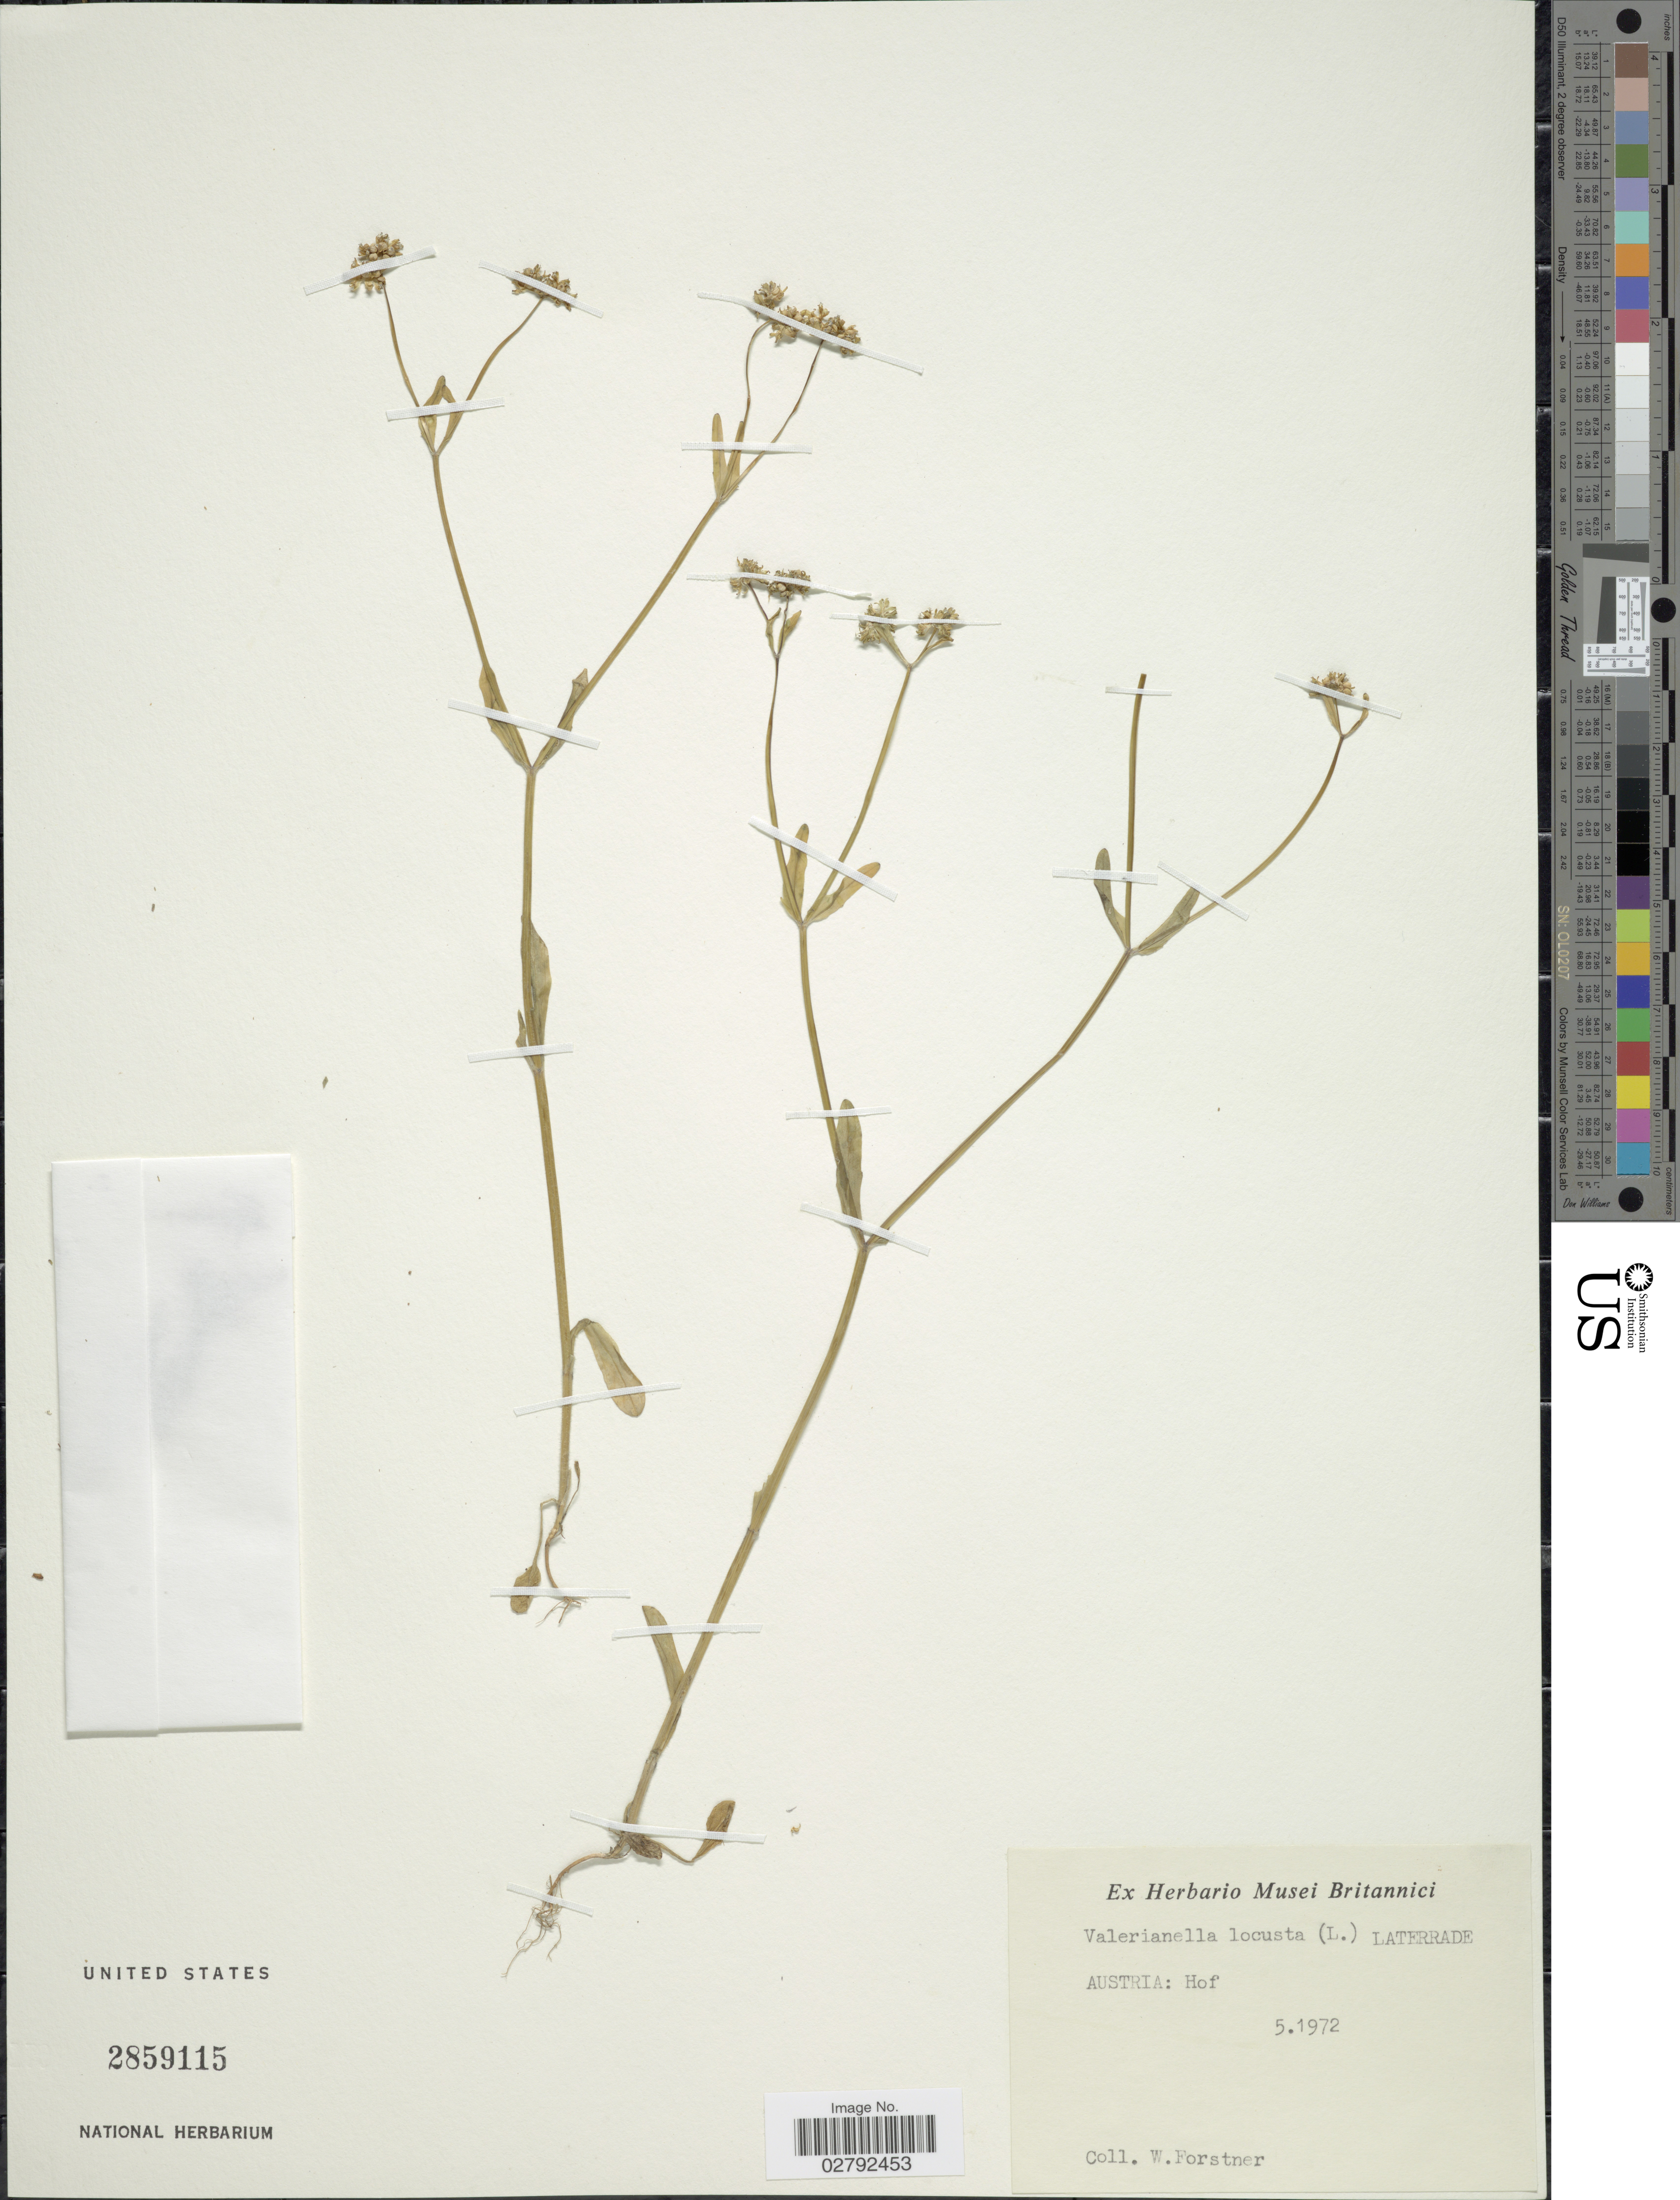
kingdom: Plantae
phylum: Tracheophyta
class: Magnoliopsida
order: Dipsacales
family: Caprifoliaceae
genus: Valerianella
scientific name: Valerianella locusta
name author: (L.) Latourr.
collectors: W. Forstner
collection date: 1972-05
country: Austria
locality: Hof.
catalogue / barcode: US 2859115